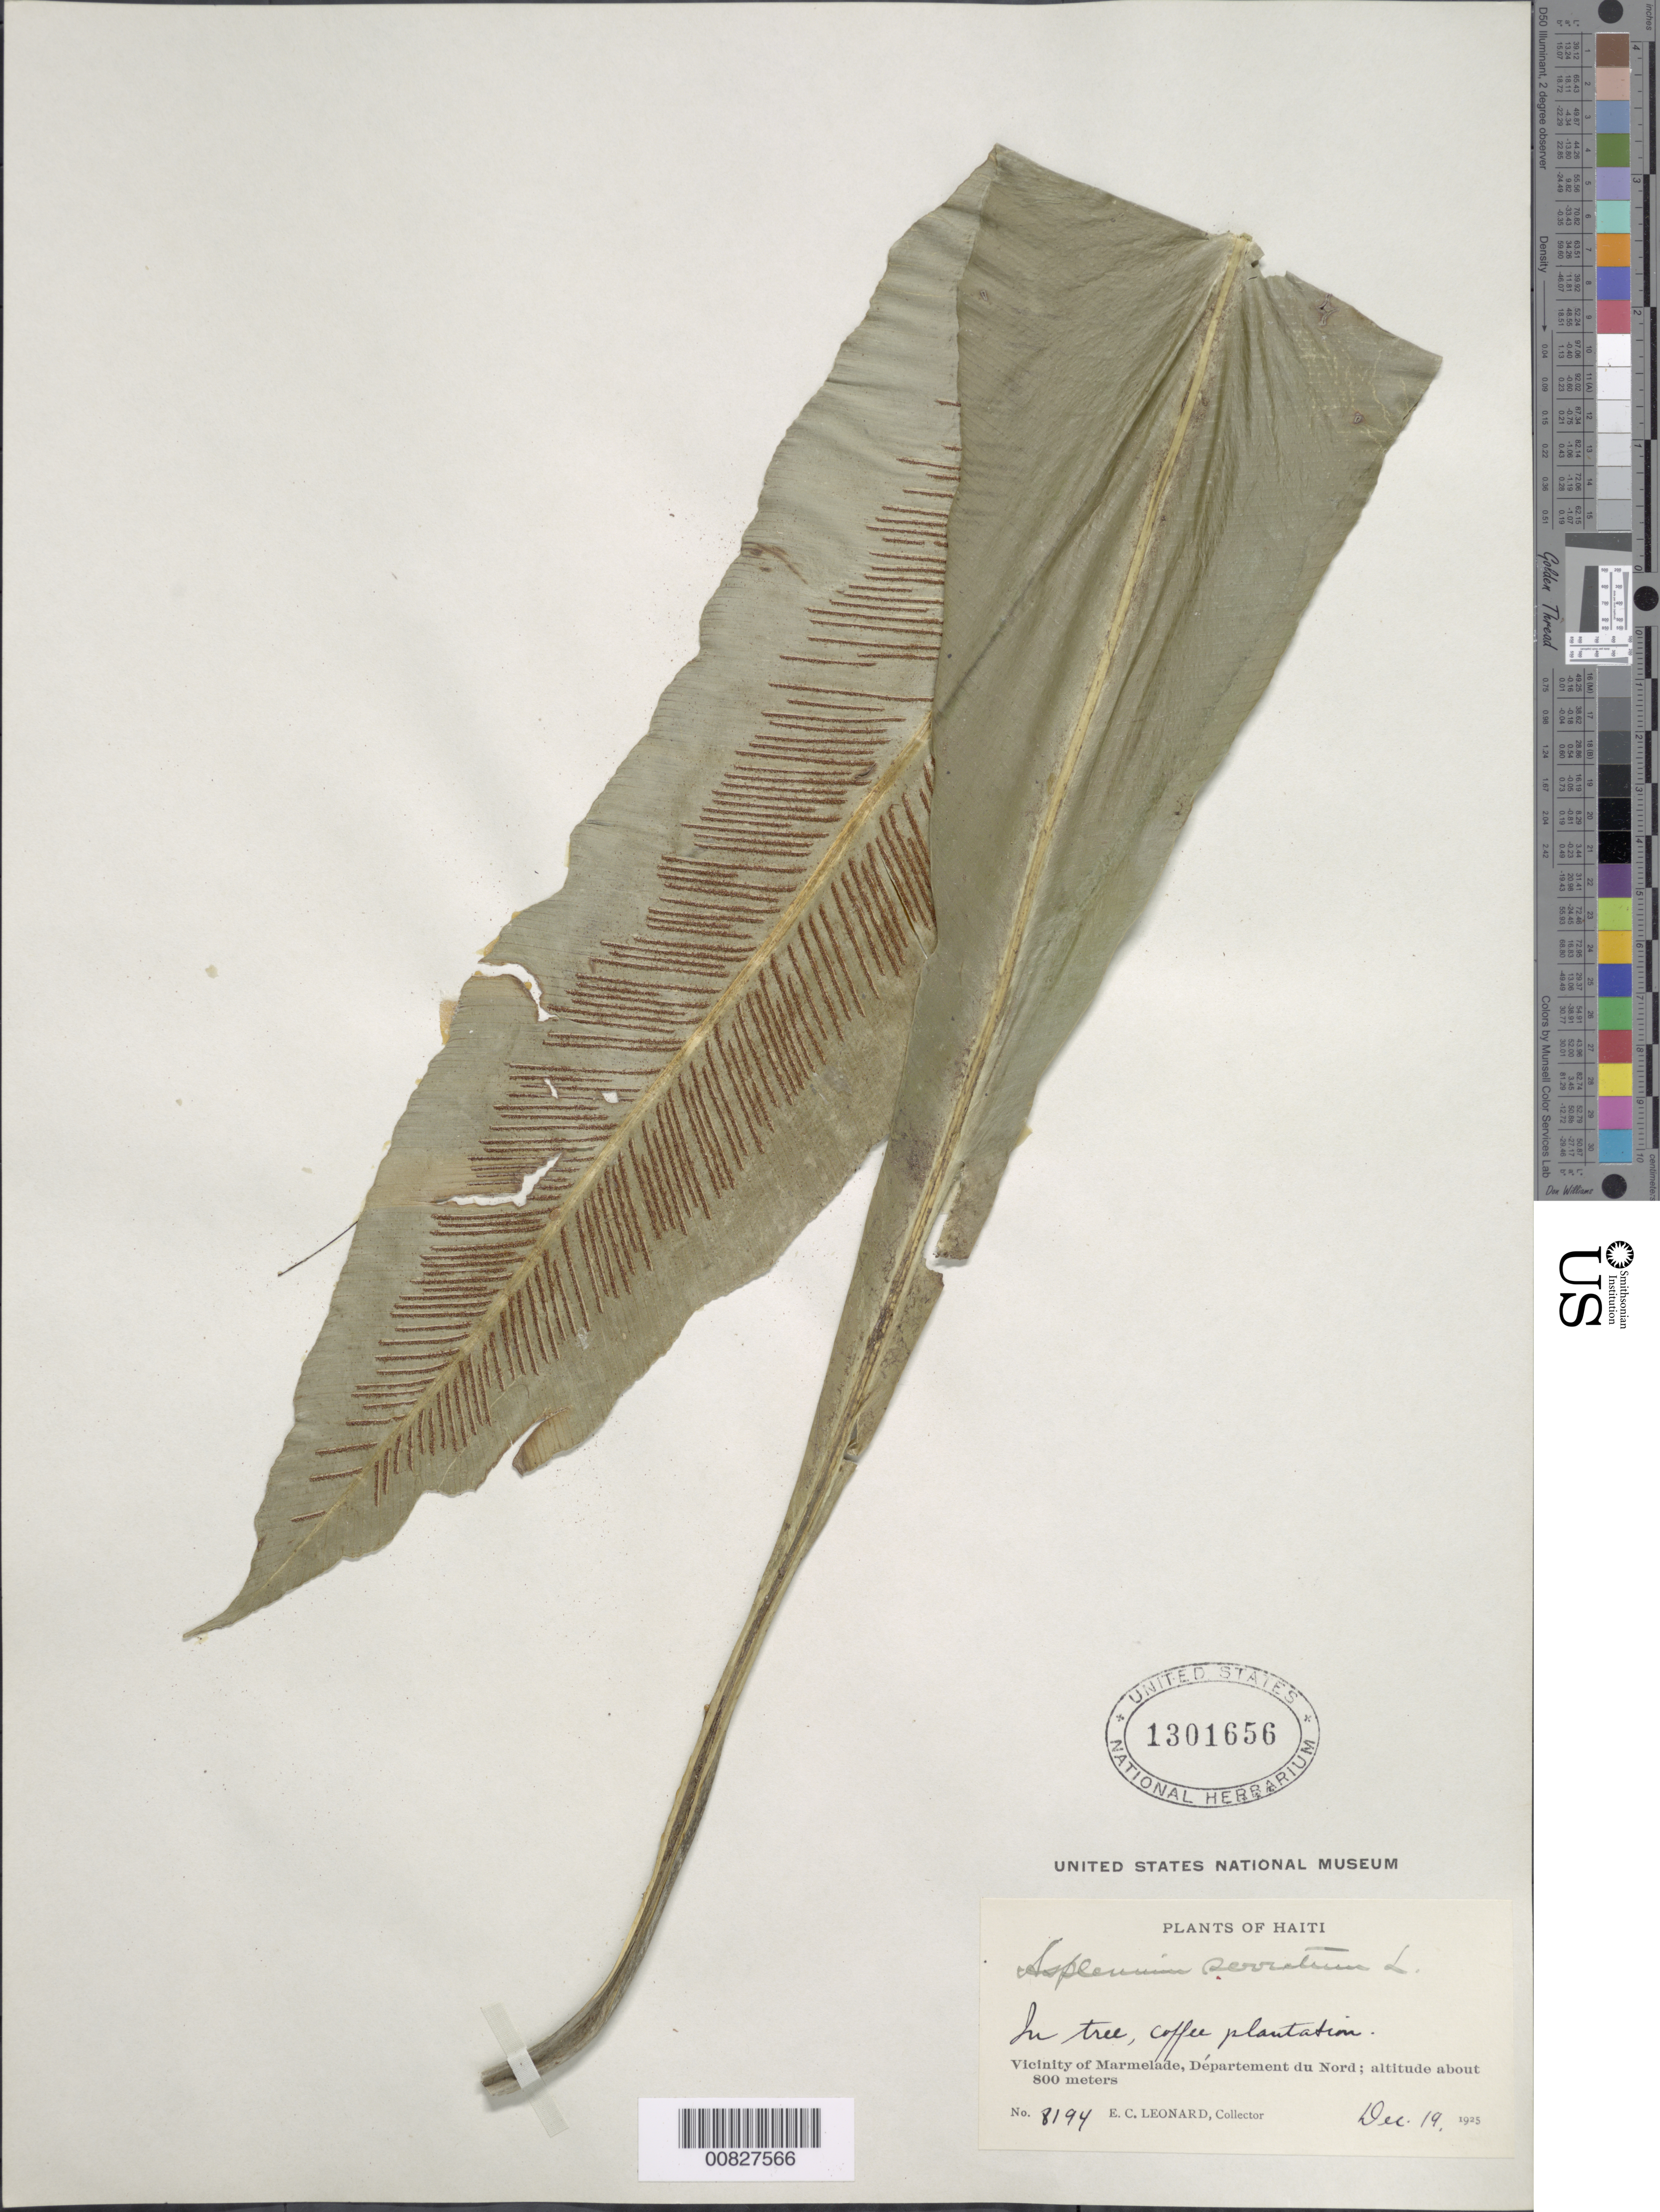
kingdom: Plantae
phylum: Tracheophyta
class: Polypodiopsida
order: Polypodiales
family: Aspleniaceae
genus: Asplenium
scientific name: Asplenium serratum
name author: L.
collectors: E. C. Leonard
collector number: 8194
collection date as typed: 19 Dec 1925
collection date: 1925-12-19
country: Haiti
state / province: Nord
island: Hispaniola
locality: Marmelade, vicinity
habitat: In tree, coffee plantation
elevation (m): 800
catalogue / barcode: US 1301656